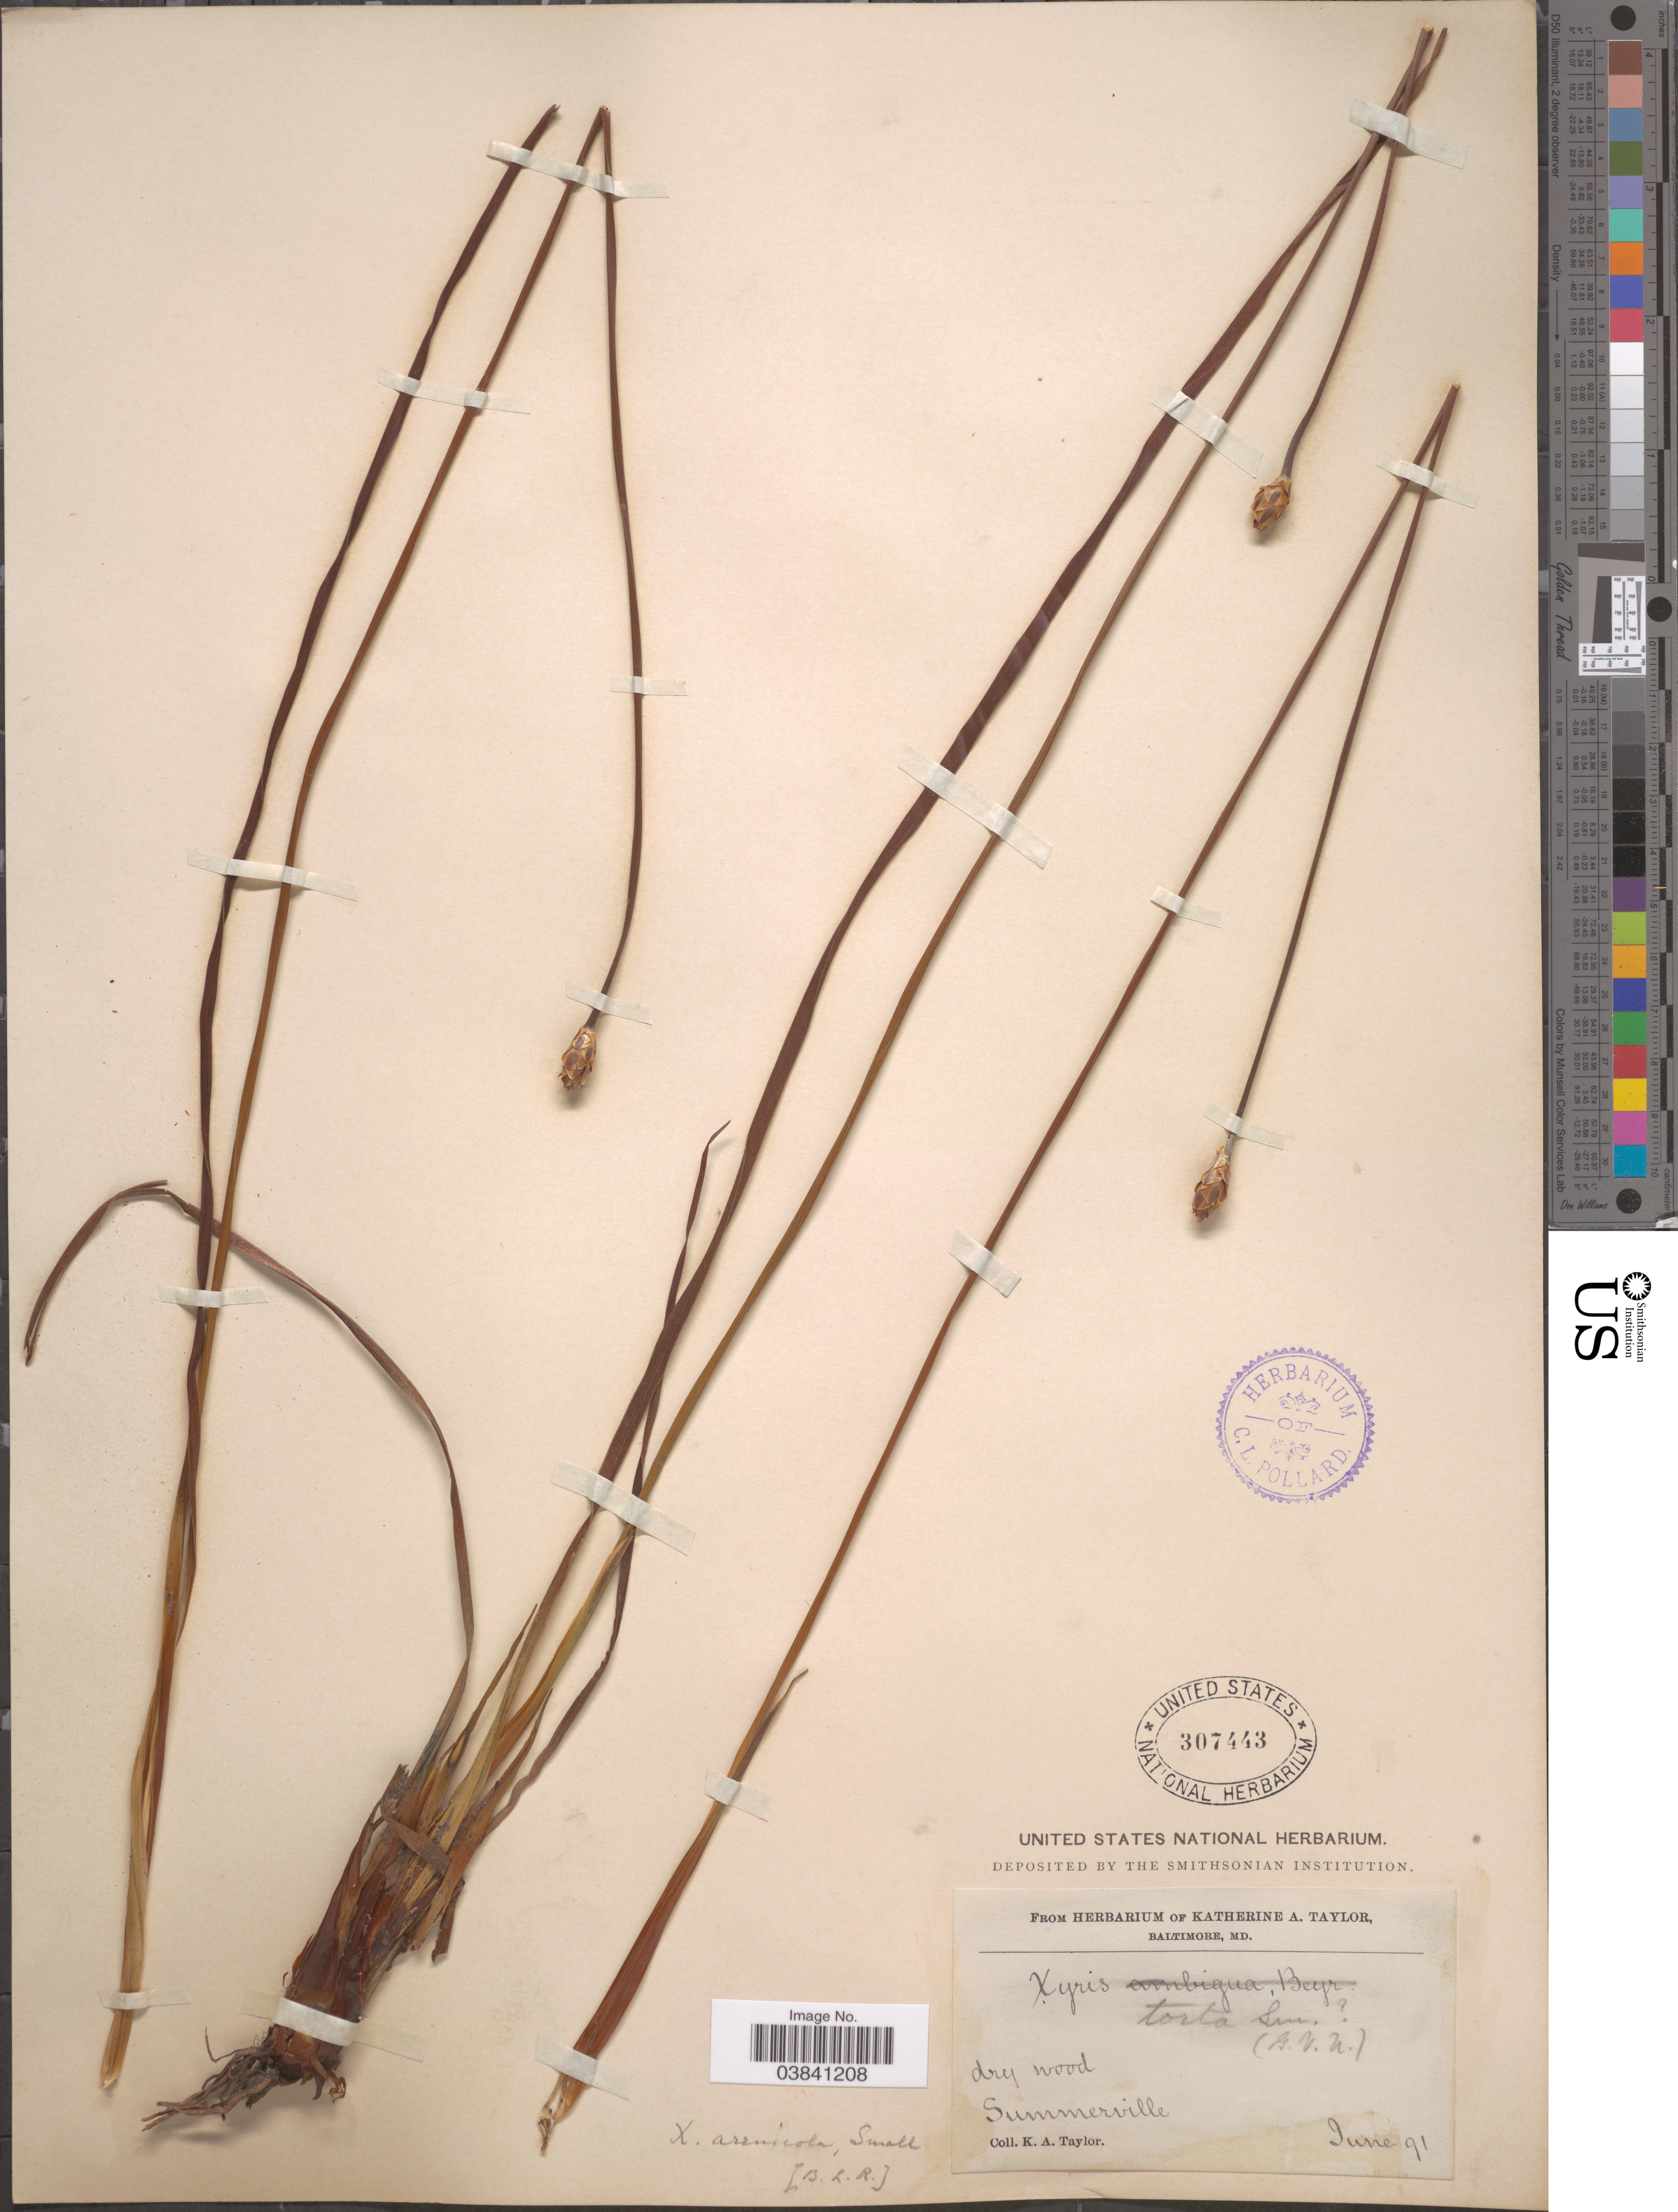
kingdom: Plantae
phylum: Tracheophyta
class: Liliopsida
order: Poales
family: Xyridaceae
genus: Xyris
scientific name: Xyris caroliniana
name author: Walter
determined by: Strong, Mark T., (BOT), Smithsonian Institution - National Museum of Natural History (UNITED STATES)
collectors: K. A. Taylor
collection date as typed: Transcribed d/m/y: /6/91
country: United States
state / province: Maryland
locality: Summerville.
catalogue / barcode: US 307443